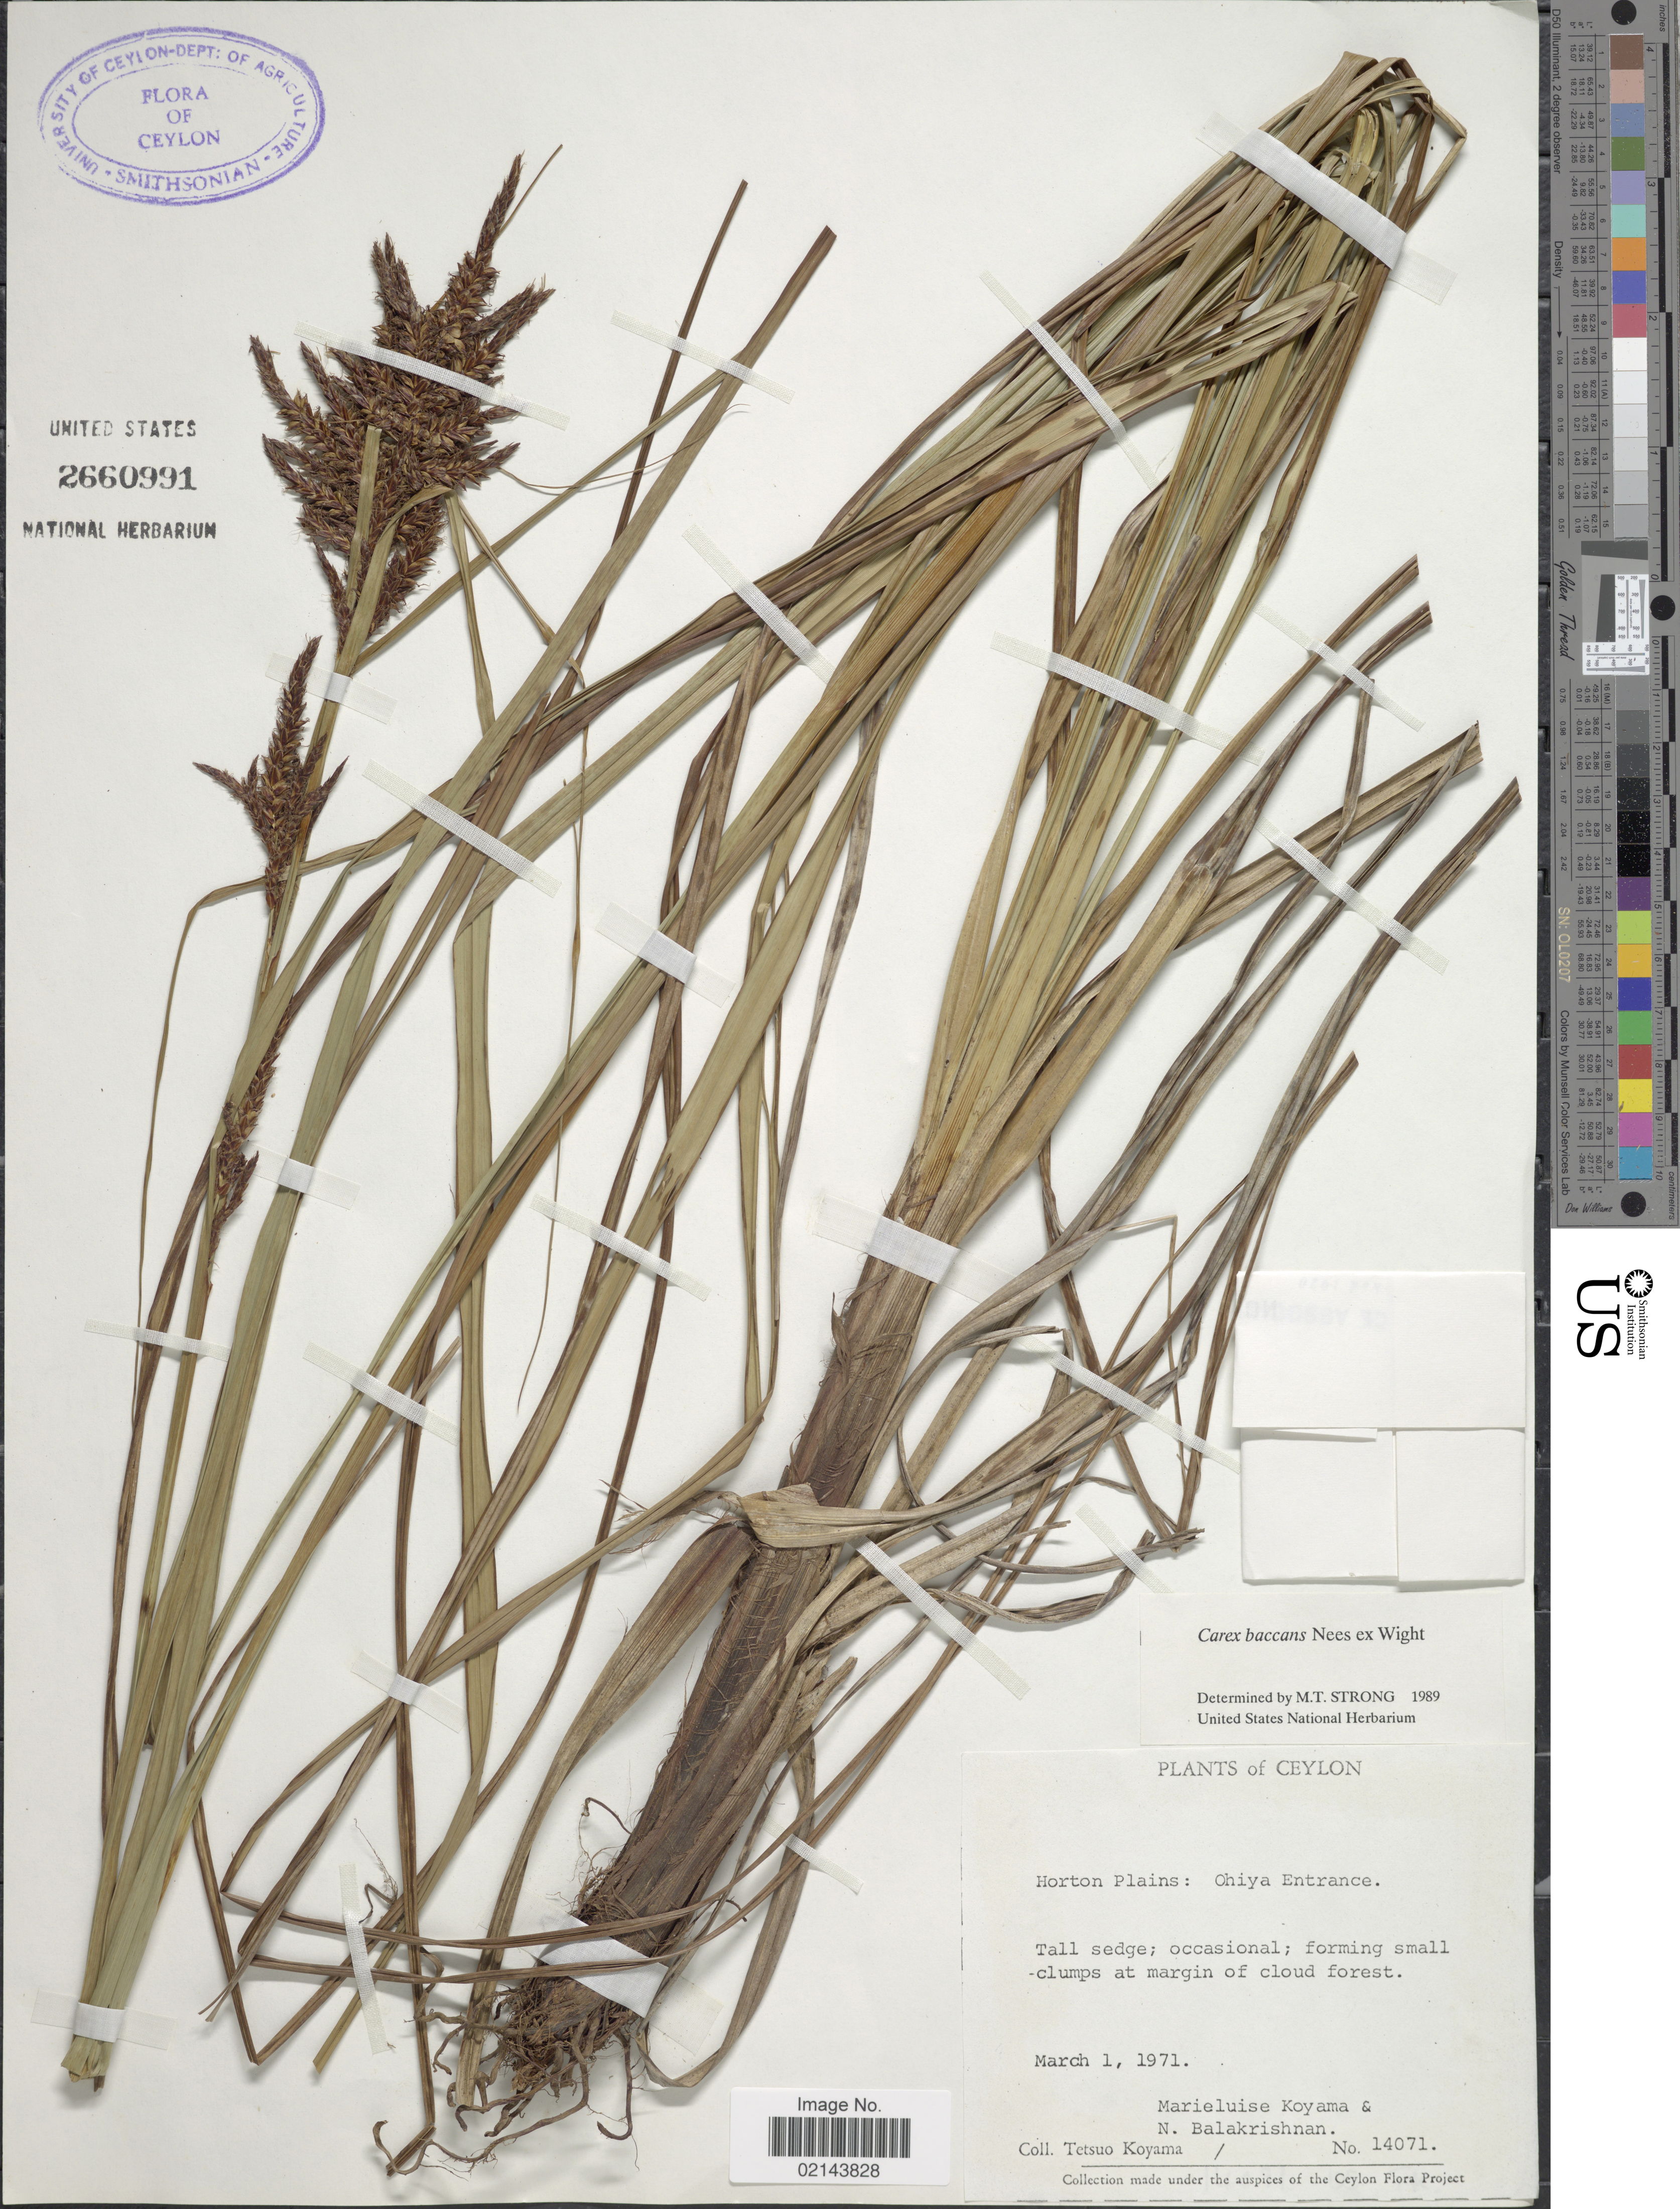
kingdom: Plantae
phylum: Tracheophyta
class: Liliopsida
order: Poales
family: Cyperaceae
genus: Carex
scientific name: Carex baccans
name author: Nees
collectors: T. Koyama, M. Koyama & N. Balakrishnan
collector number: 14071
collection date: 1971-03-01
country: Sri Lanka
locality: Ceylon. Horton Plains: Ohiya Entrance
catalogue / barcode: US 2660991